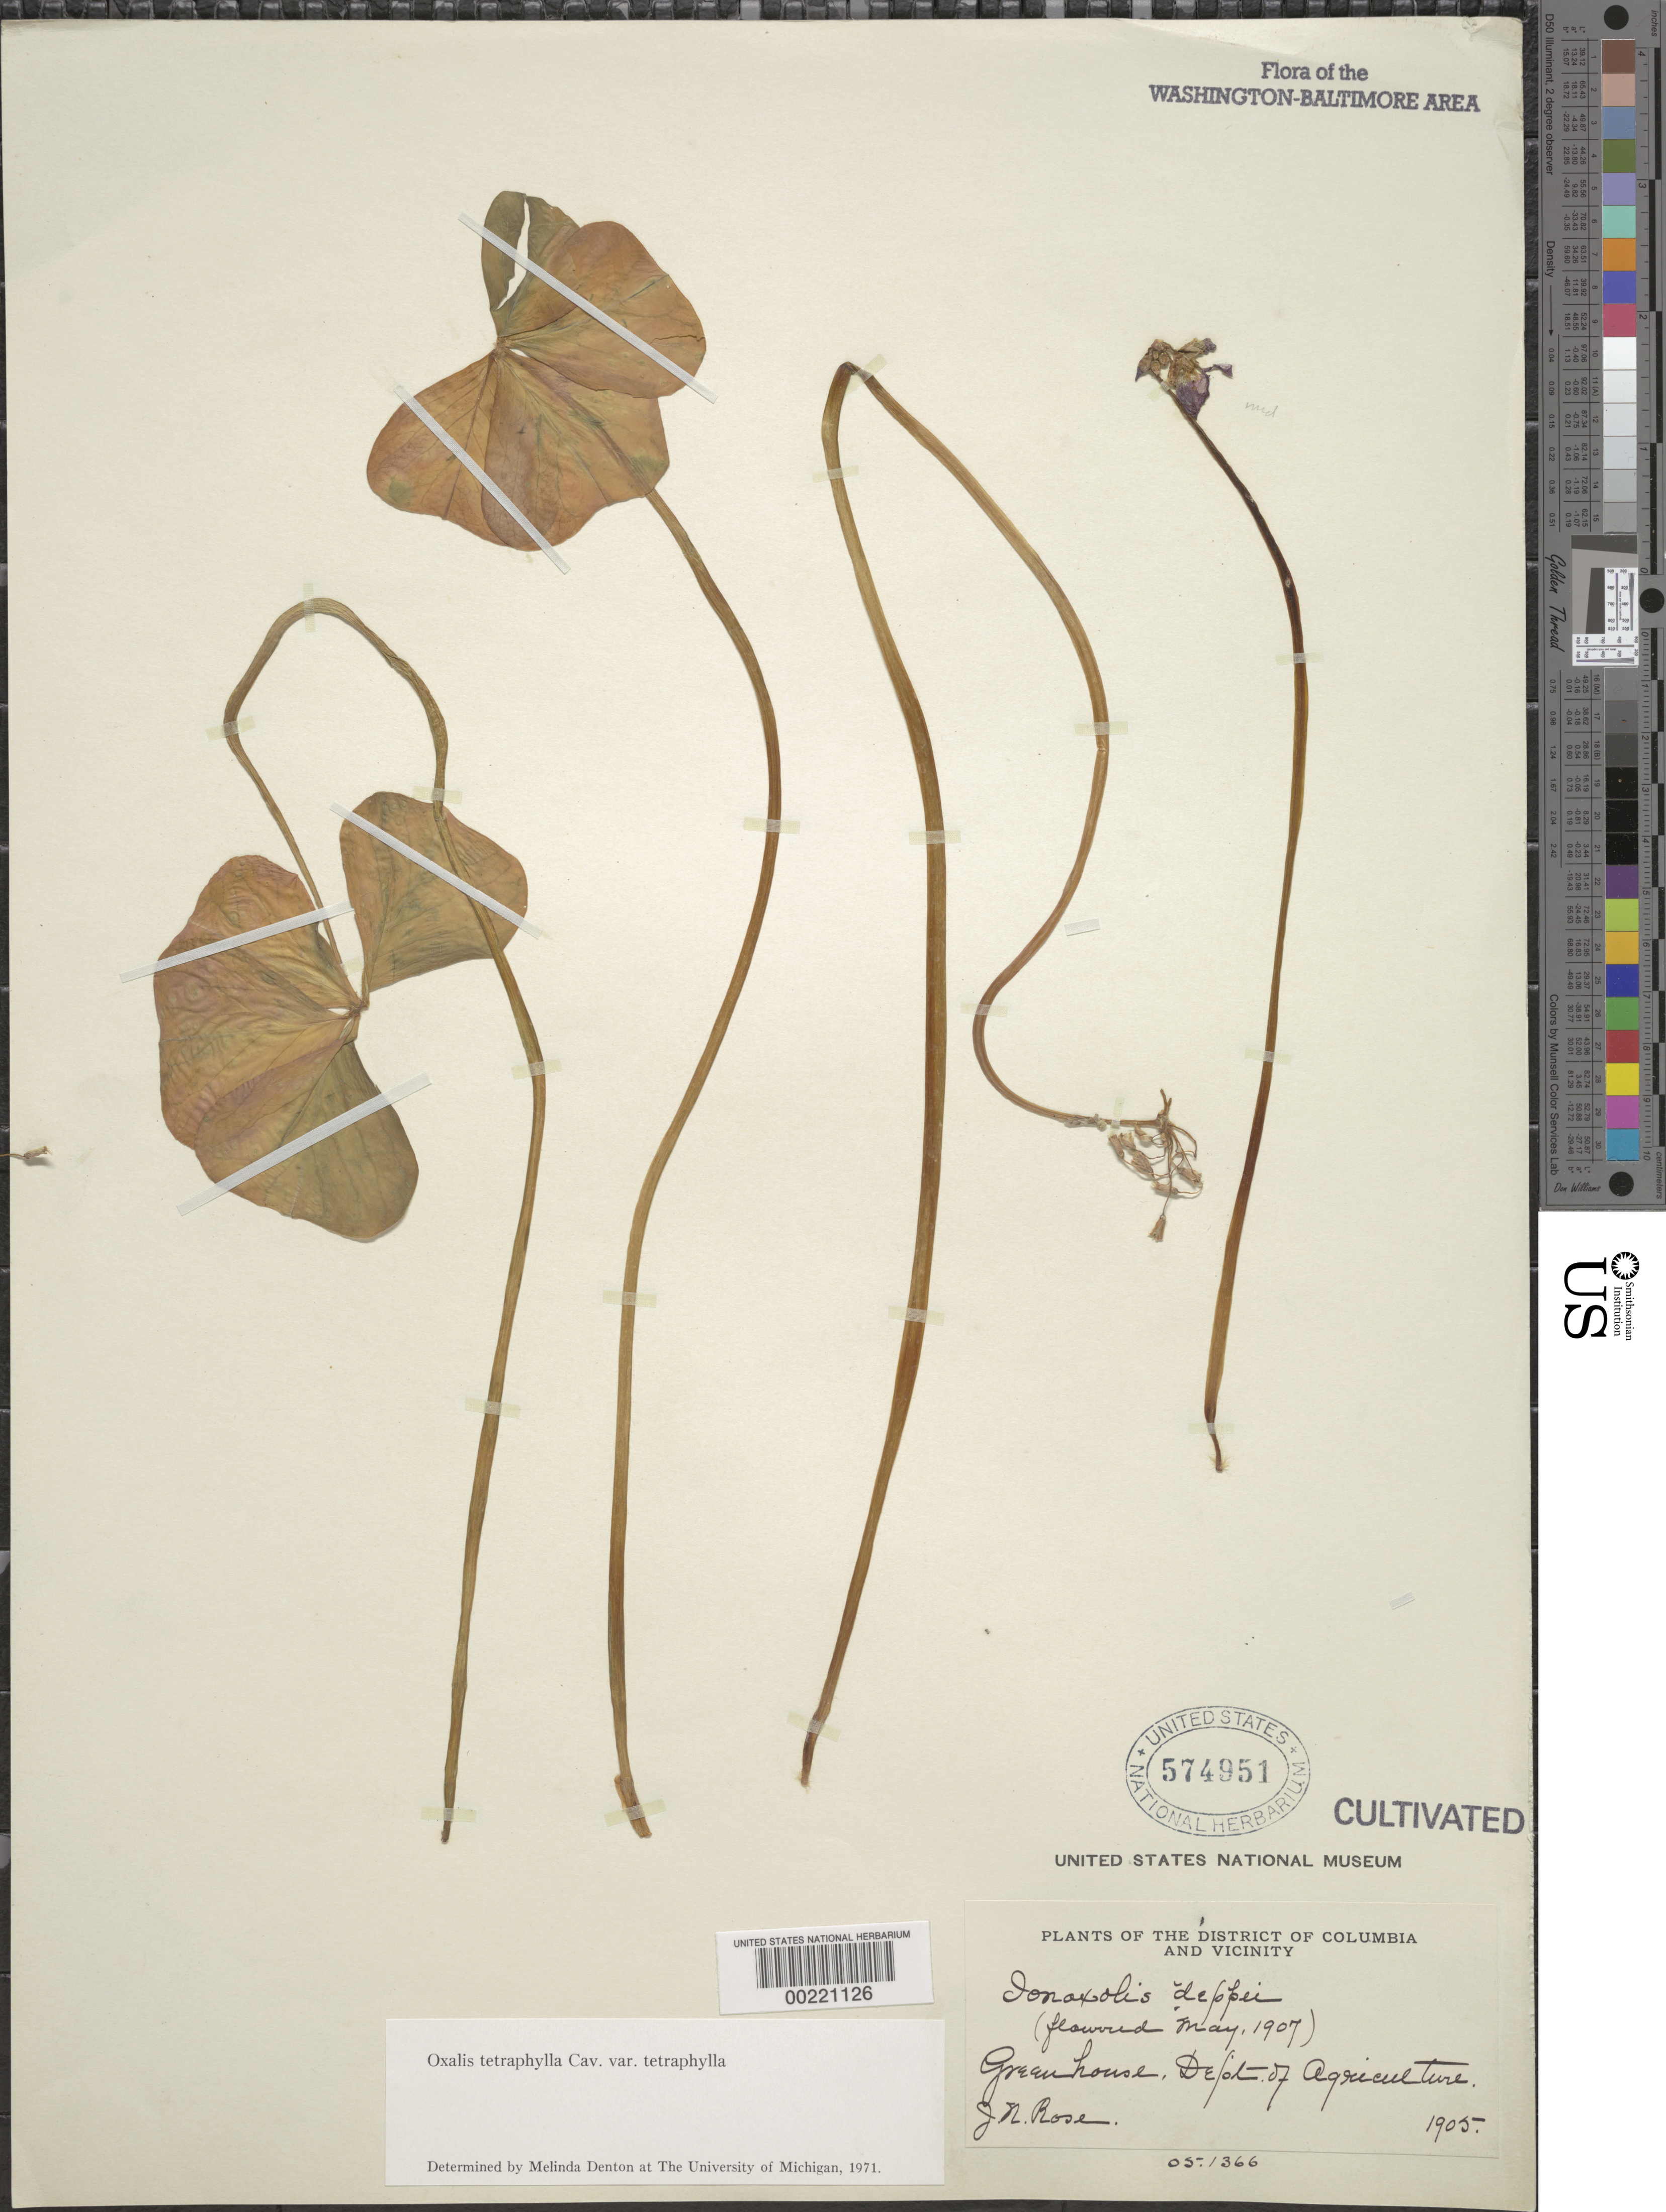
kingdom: Plantae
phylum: Tracheophyta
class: Magnoliopsida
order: Oxalidales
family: Oxalidaceae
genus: Oxalis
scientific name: Oxalis tetraphylla var. tetraphylla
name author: Cav.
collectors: J. N. Rose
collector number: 05.1366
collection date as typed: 1905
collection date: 1905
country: United States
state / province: District of Columbia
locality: Department of Agriculture Greenhouse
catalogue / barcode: US 574951